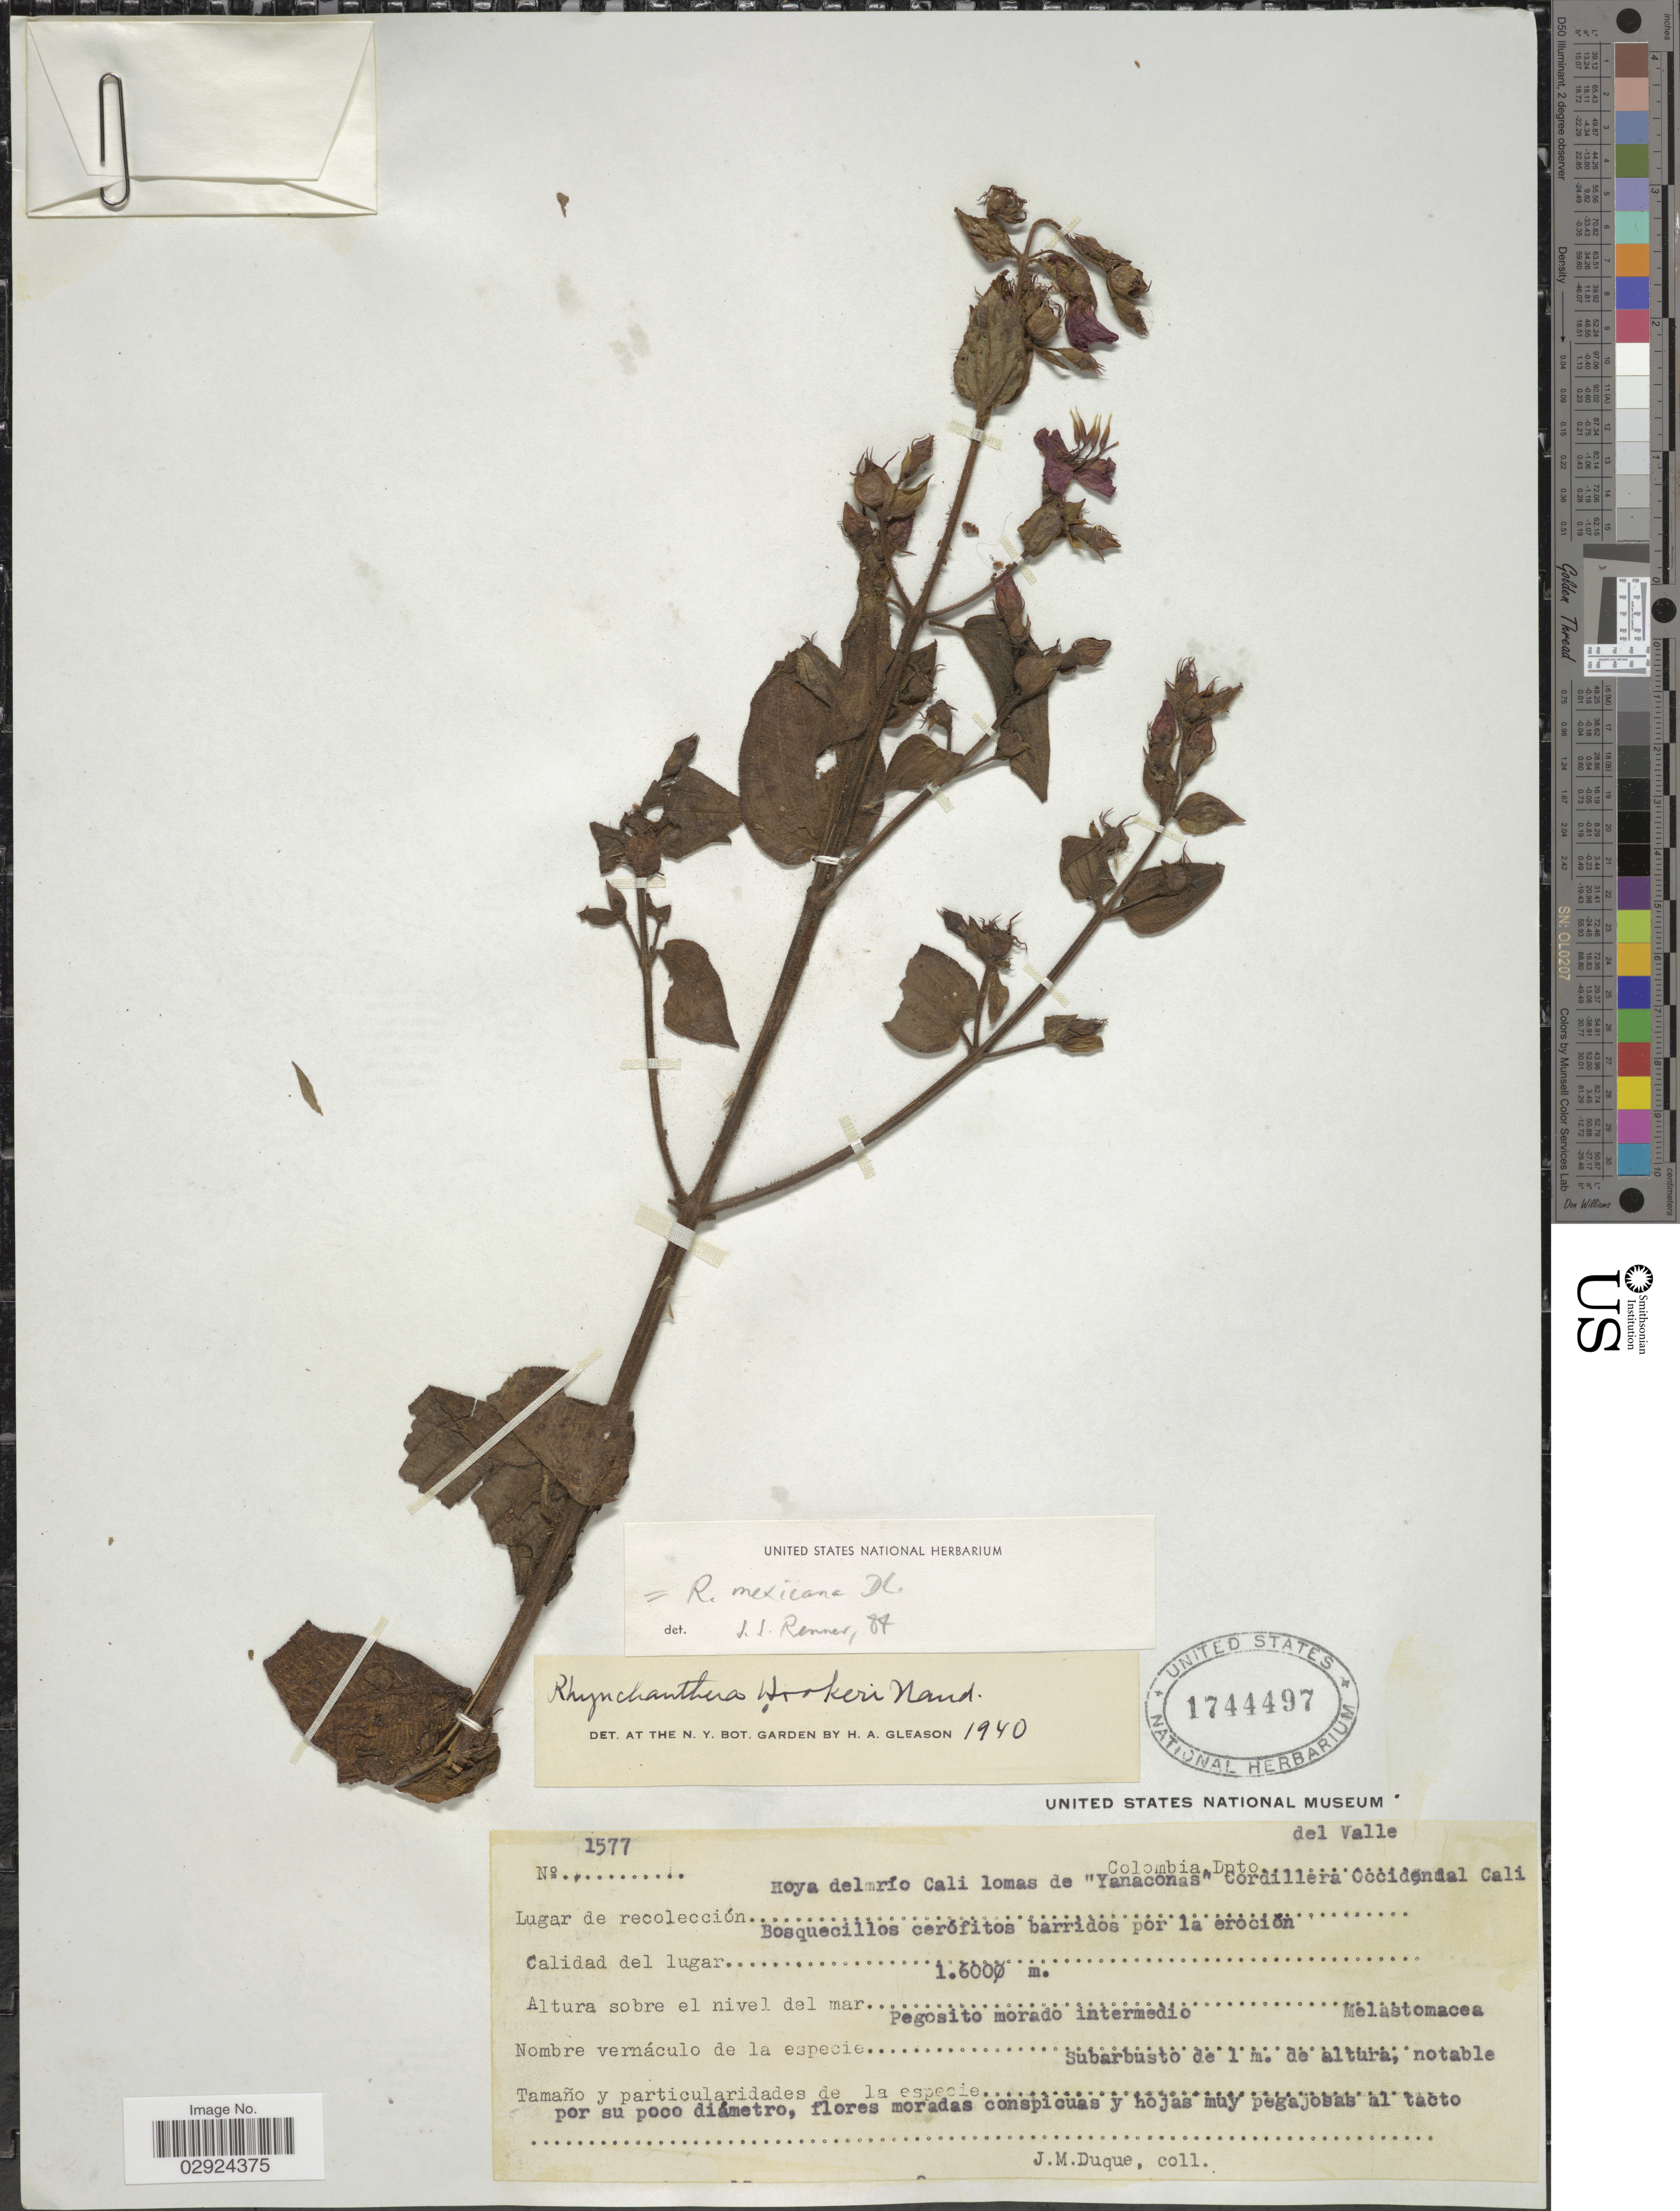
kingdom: Plantae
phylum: Tracheophyta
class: Magnoliopsida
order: Myrtales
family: Melastomataceae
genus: Rhynchanthera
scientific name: Rhynchanthera mexicana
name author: DC.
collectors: J. Duque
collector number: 1577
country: Colombia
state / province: Valle del Cauca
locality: Del Valle, Hoya delmrío Cali lomas de "Yanaconas" Cordillera Occidental Cali.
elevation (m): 1600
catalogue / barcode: US 1744497